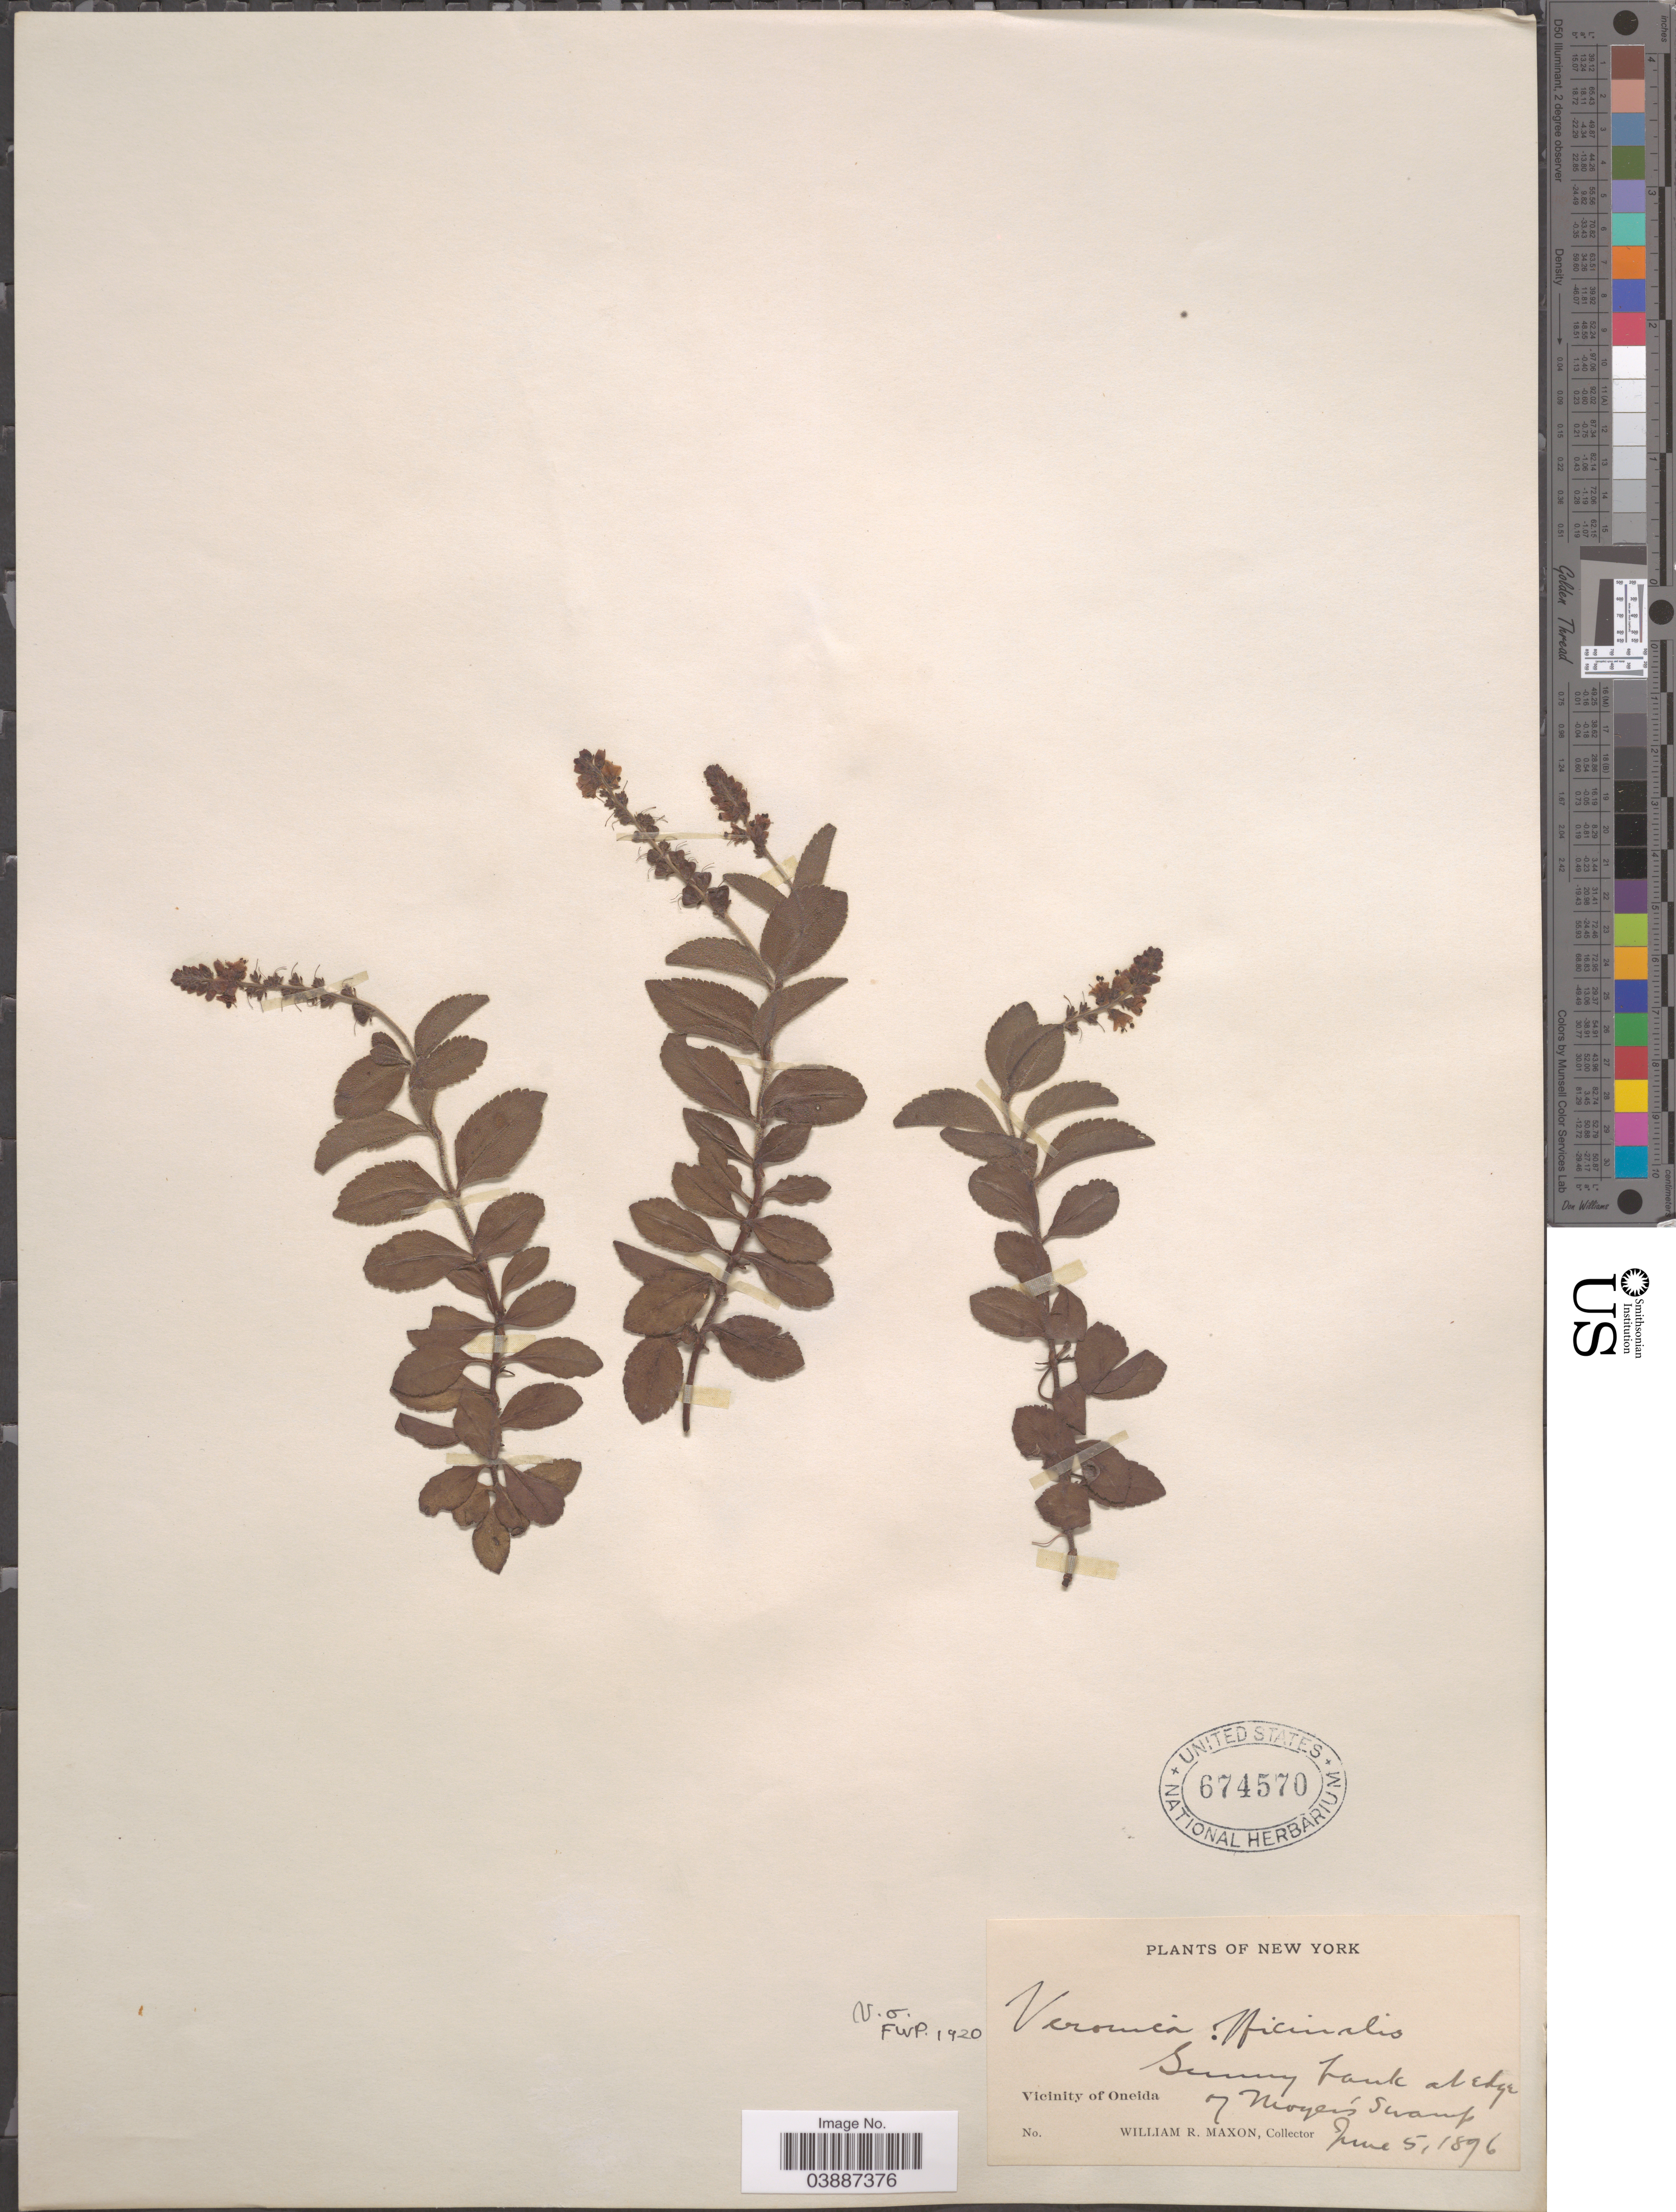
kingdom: Plantae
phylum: Tracheophyta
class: Magnoliopsida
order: Lamiales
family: Plantaginaceae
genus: Veronica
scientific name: Veronica officinalis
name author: L.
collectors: W. R. Maxon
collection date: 1896-06-05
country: United States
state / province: New York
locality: Sunny bank at edge of Moyer's Swamp. Vicinity of Oneida.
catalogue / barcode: US 674570